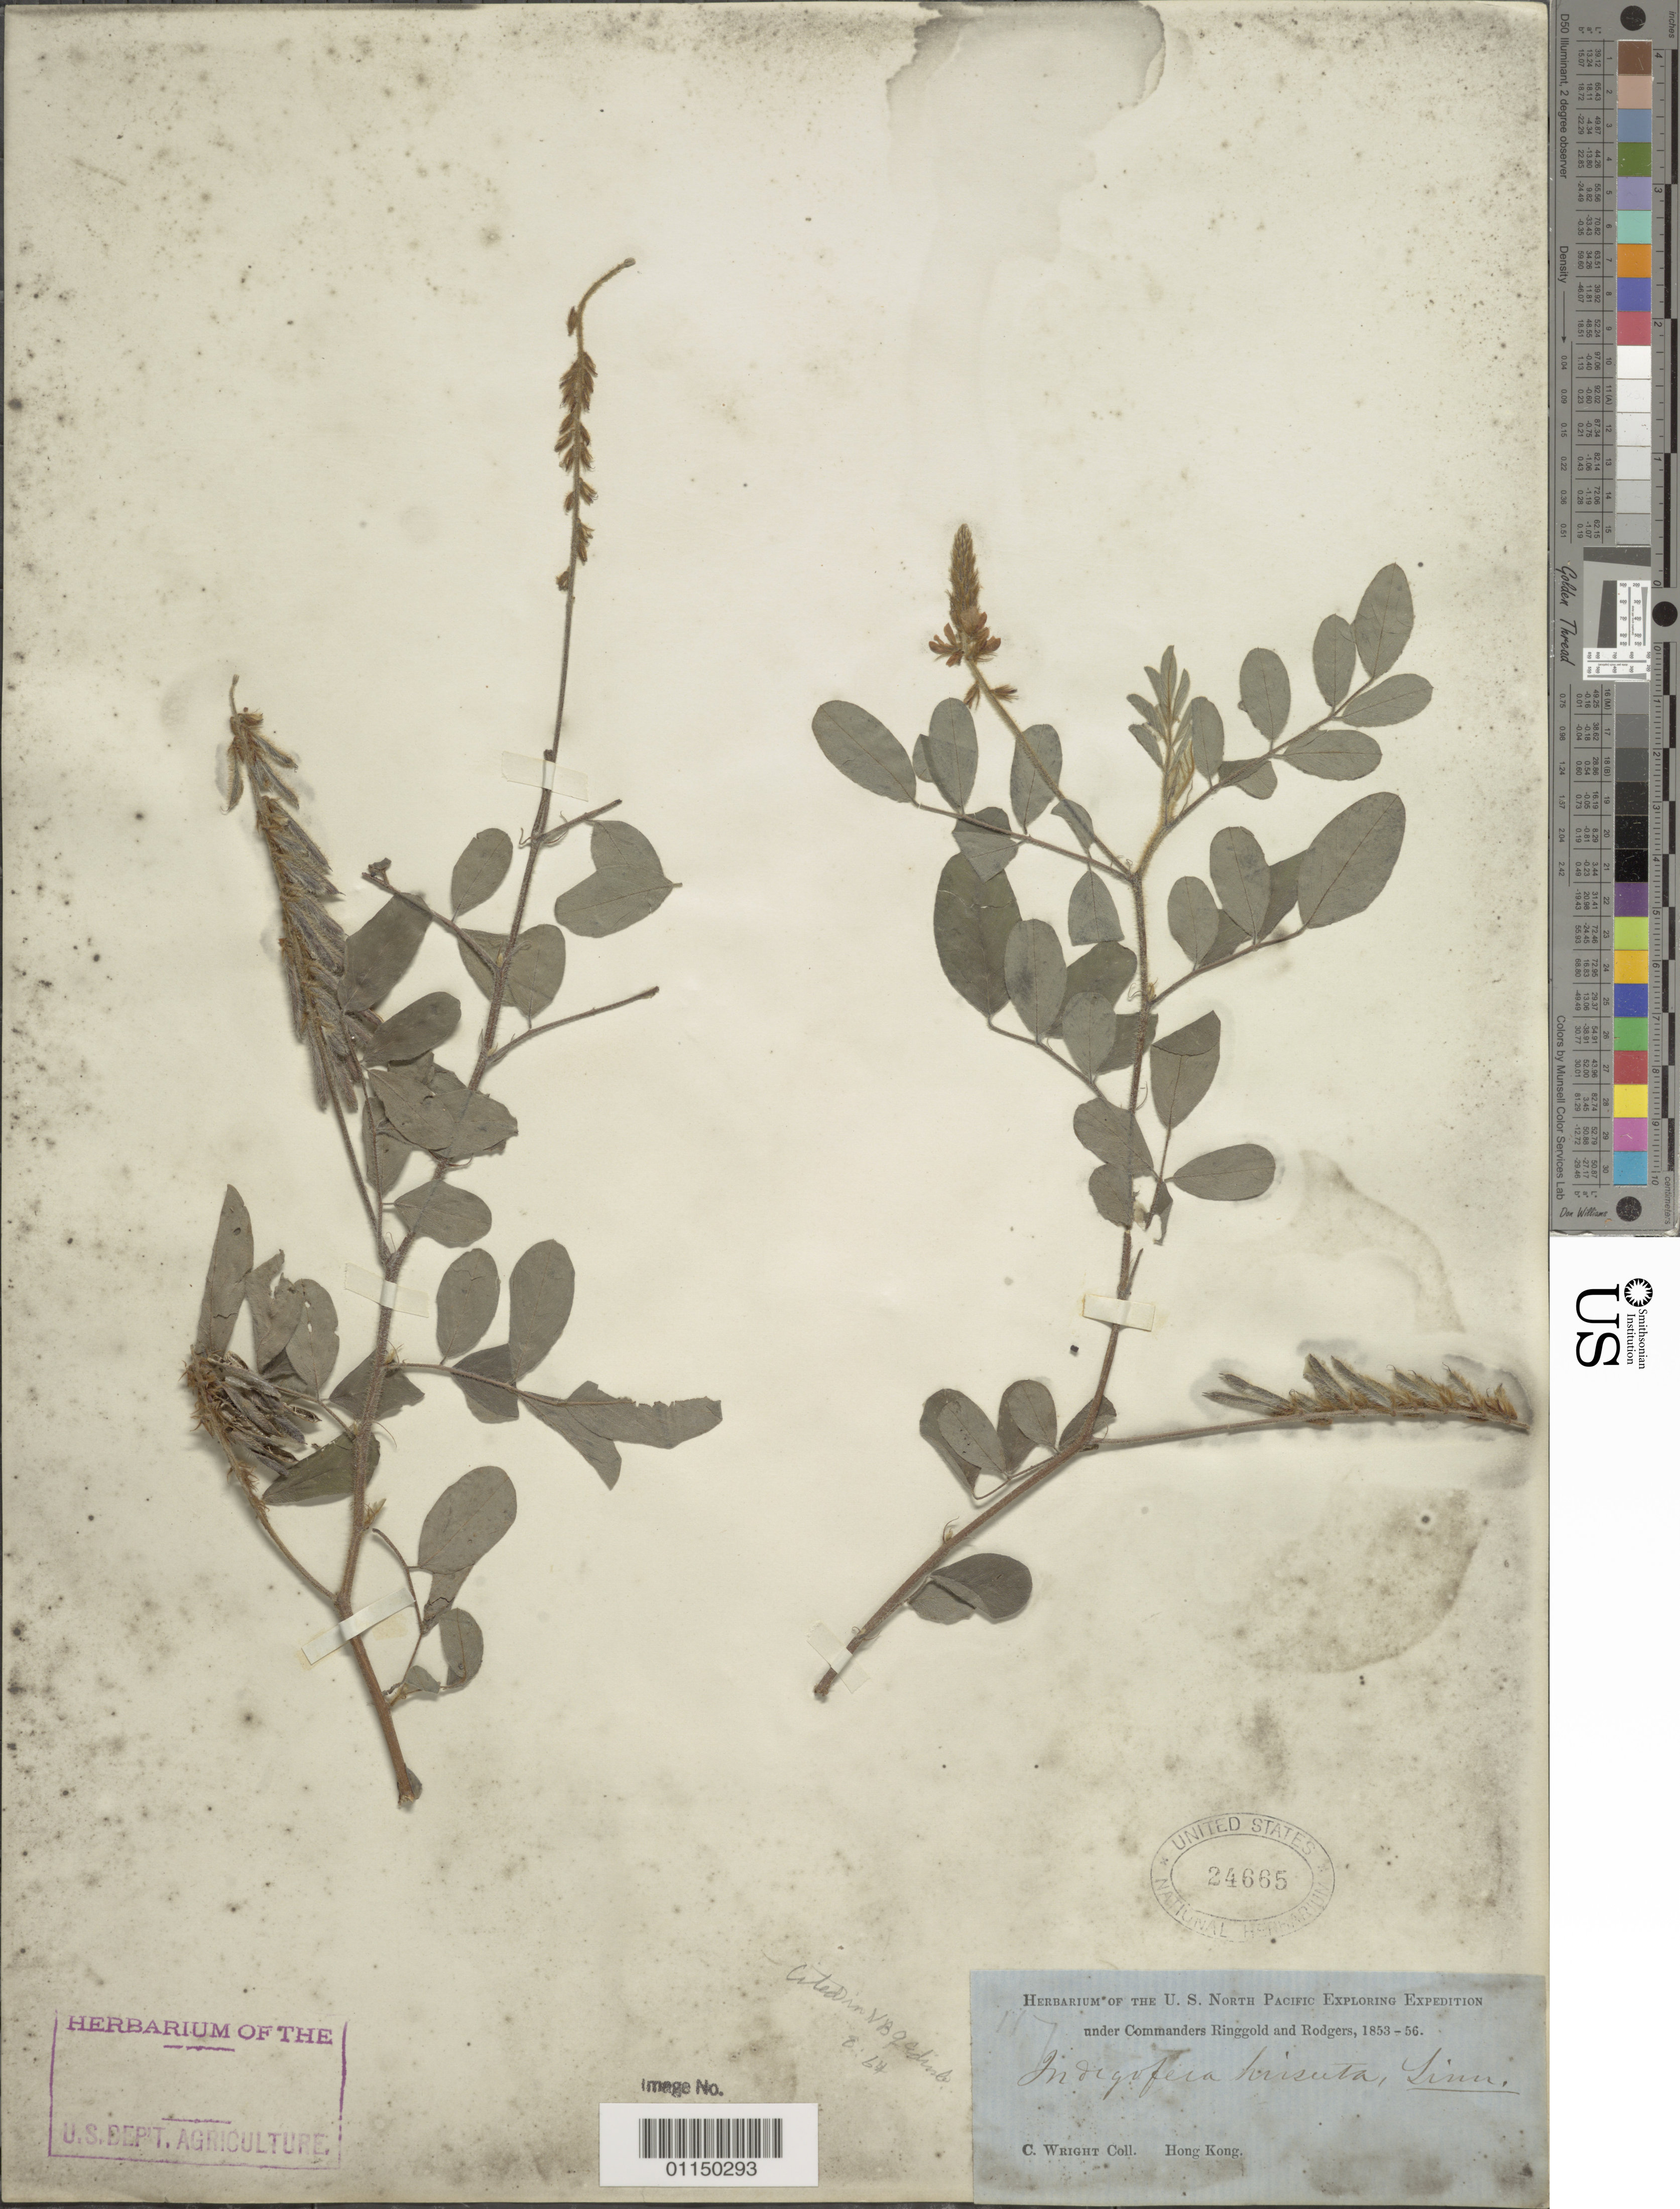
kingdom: Plantae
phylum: Tracheophyta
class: Magnoliopsida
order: Fabales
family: Fabaceae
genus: Indigofera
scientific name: Indigofera hirsuta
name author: L.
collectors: C. Wright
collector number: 117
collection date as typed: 1853 to -- -- 1856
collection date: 1853/1856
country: China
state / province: Hong Kong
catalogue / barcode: US 24665